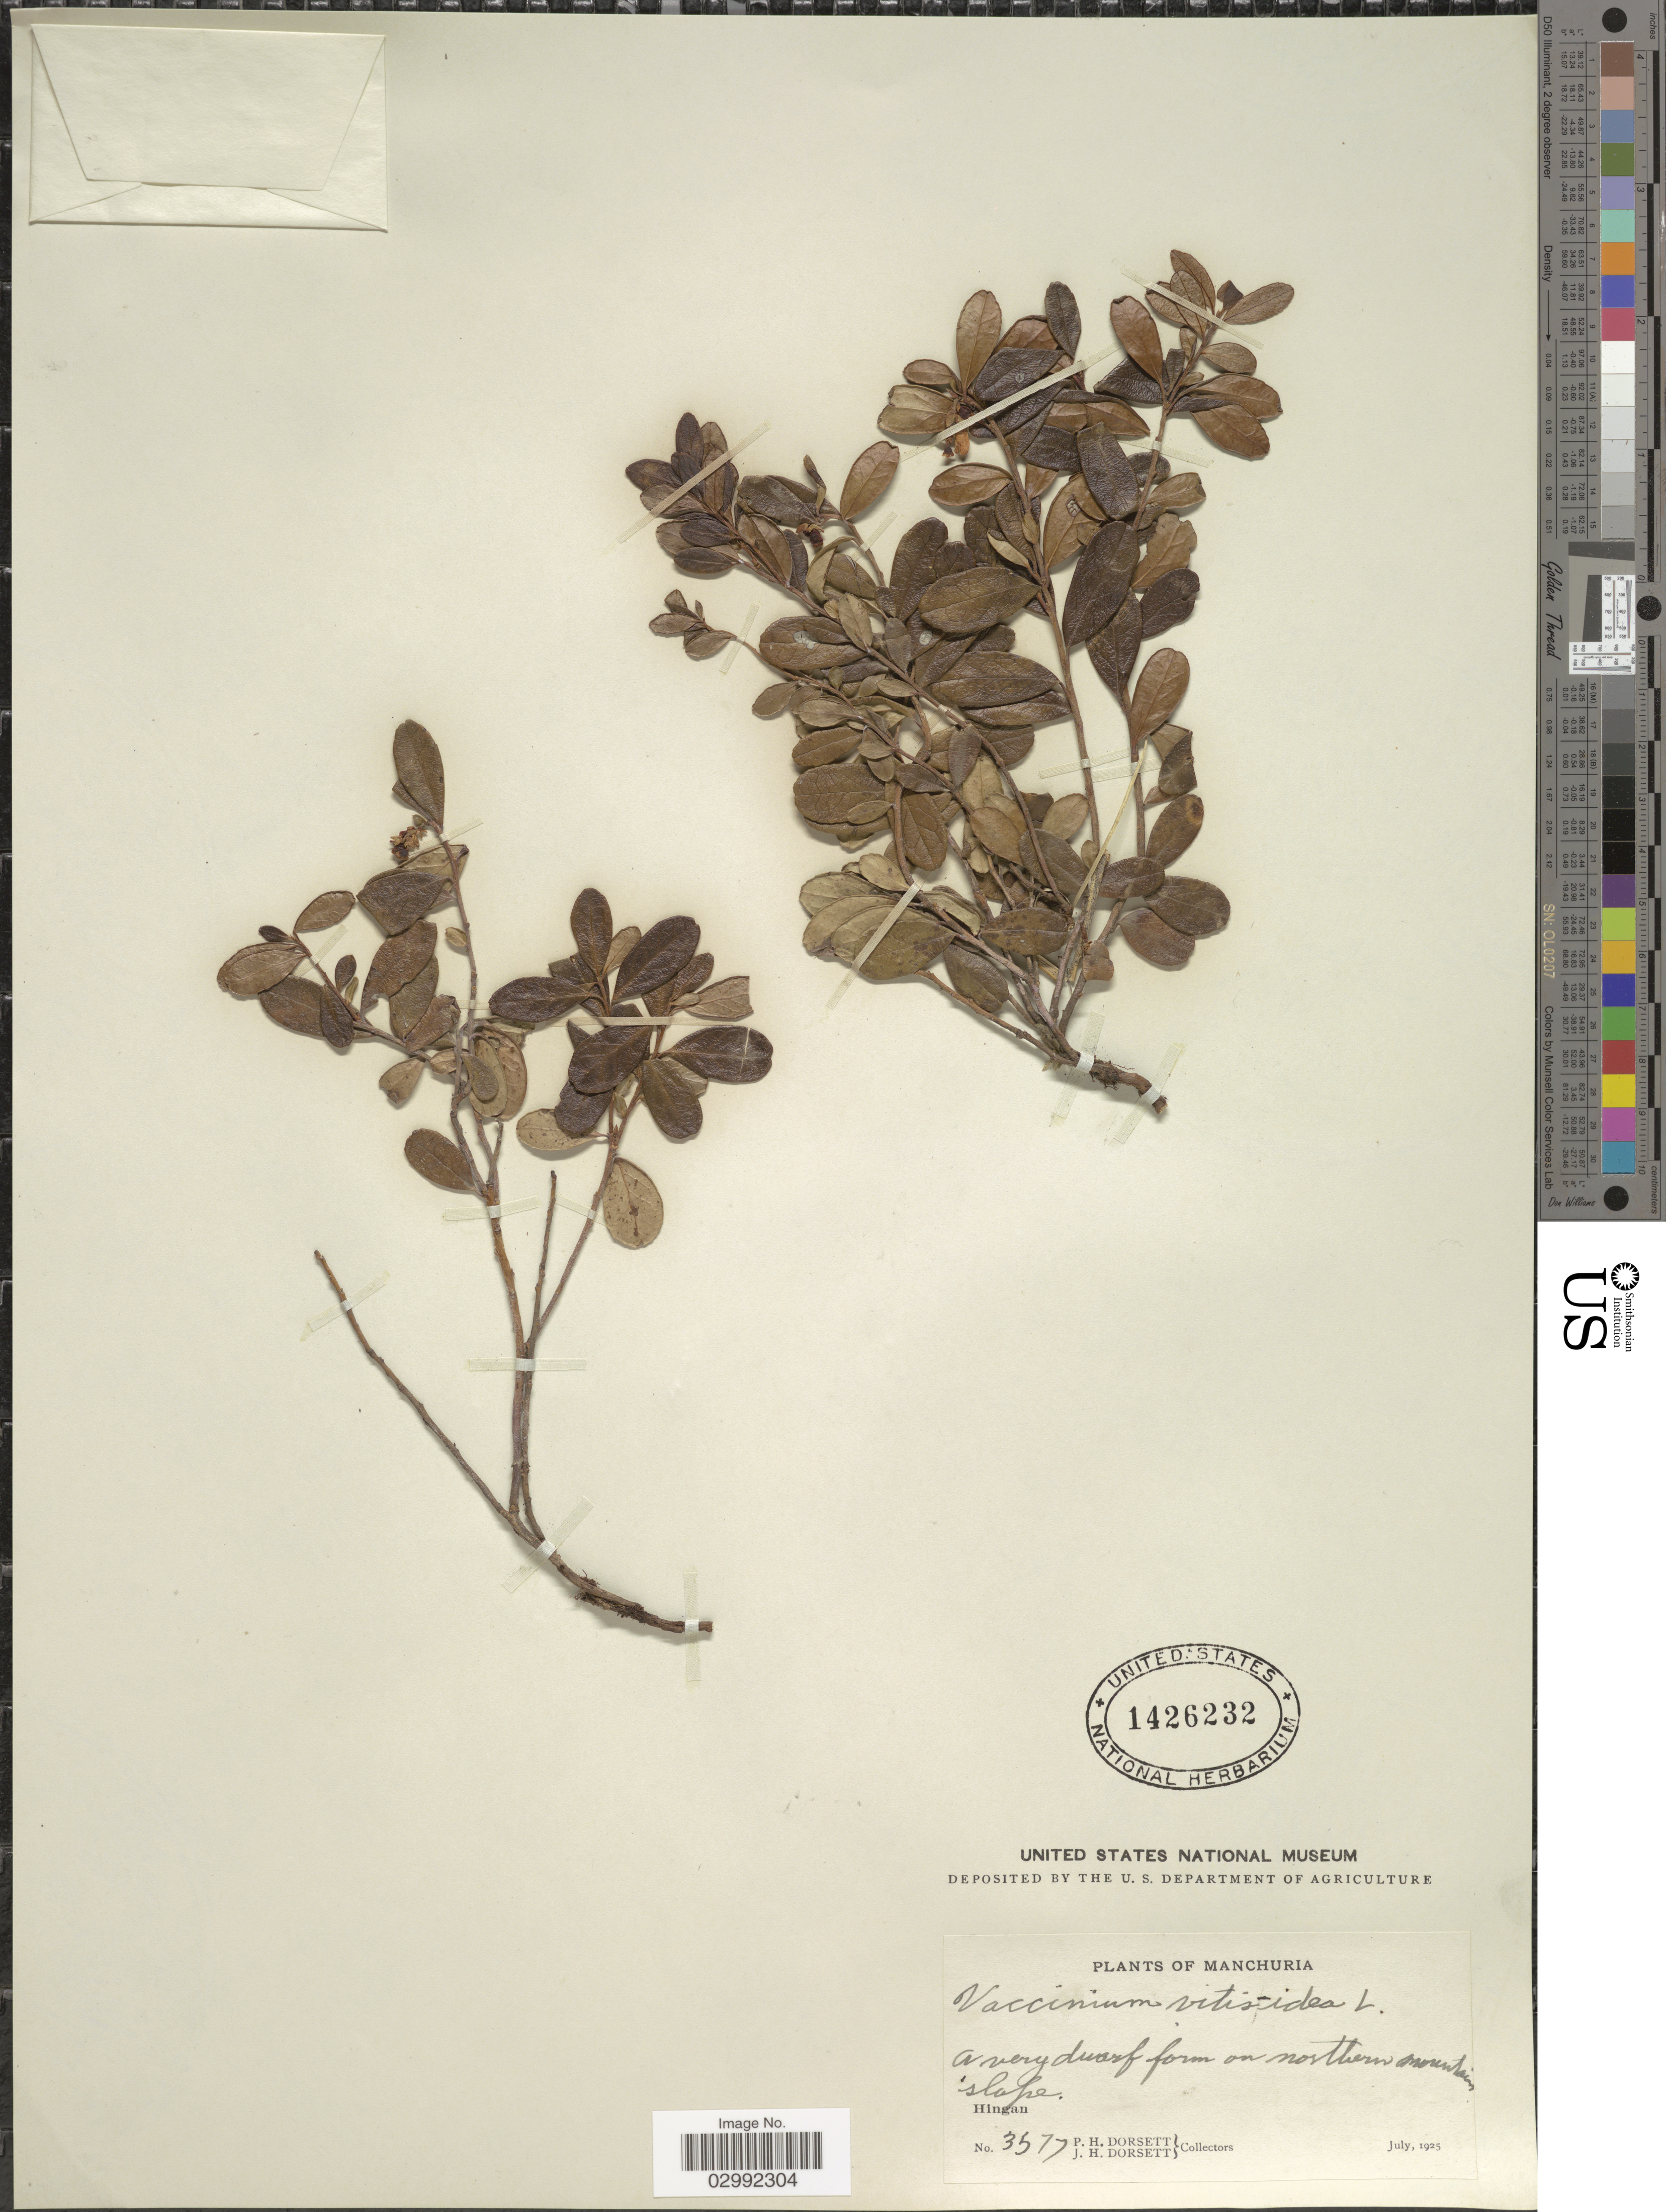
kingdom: Plantae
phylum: Tracheophyta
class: Magnoliopsida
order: Ericales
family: Ericaceae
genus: Vaccinium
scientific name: Vaccinium vitis-idaea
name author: L.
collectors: P. H. Dorsett & J. Dorsett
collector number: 3577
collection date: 1925-07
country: China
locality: Manchuria. On northern mountain slope. Hingan.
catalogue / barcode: US 1426232